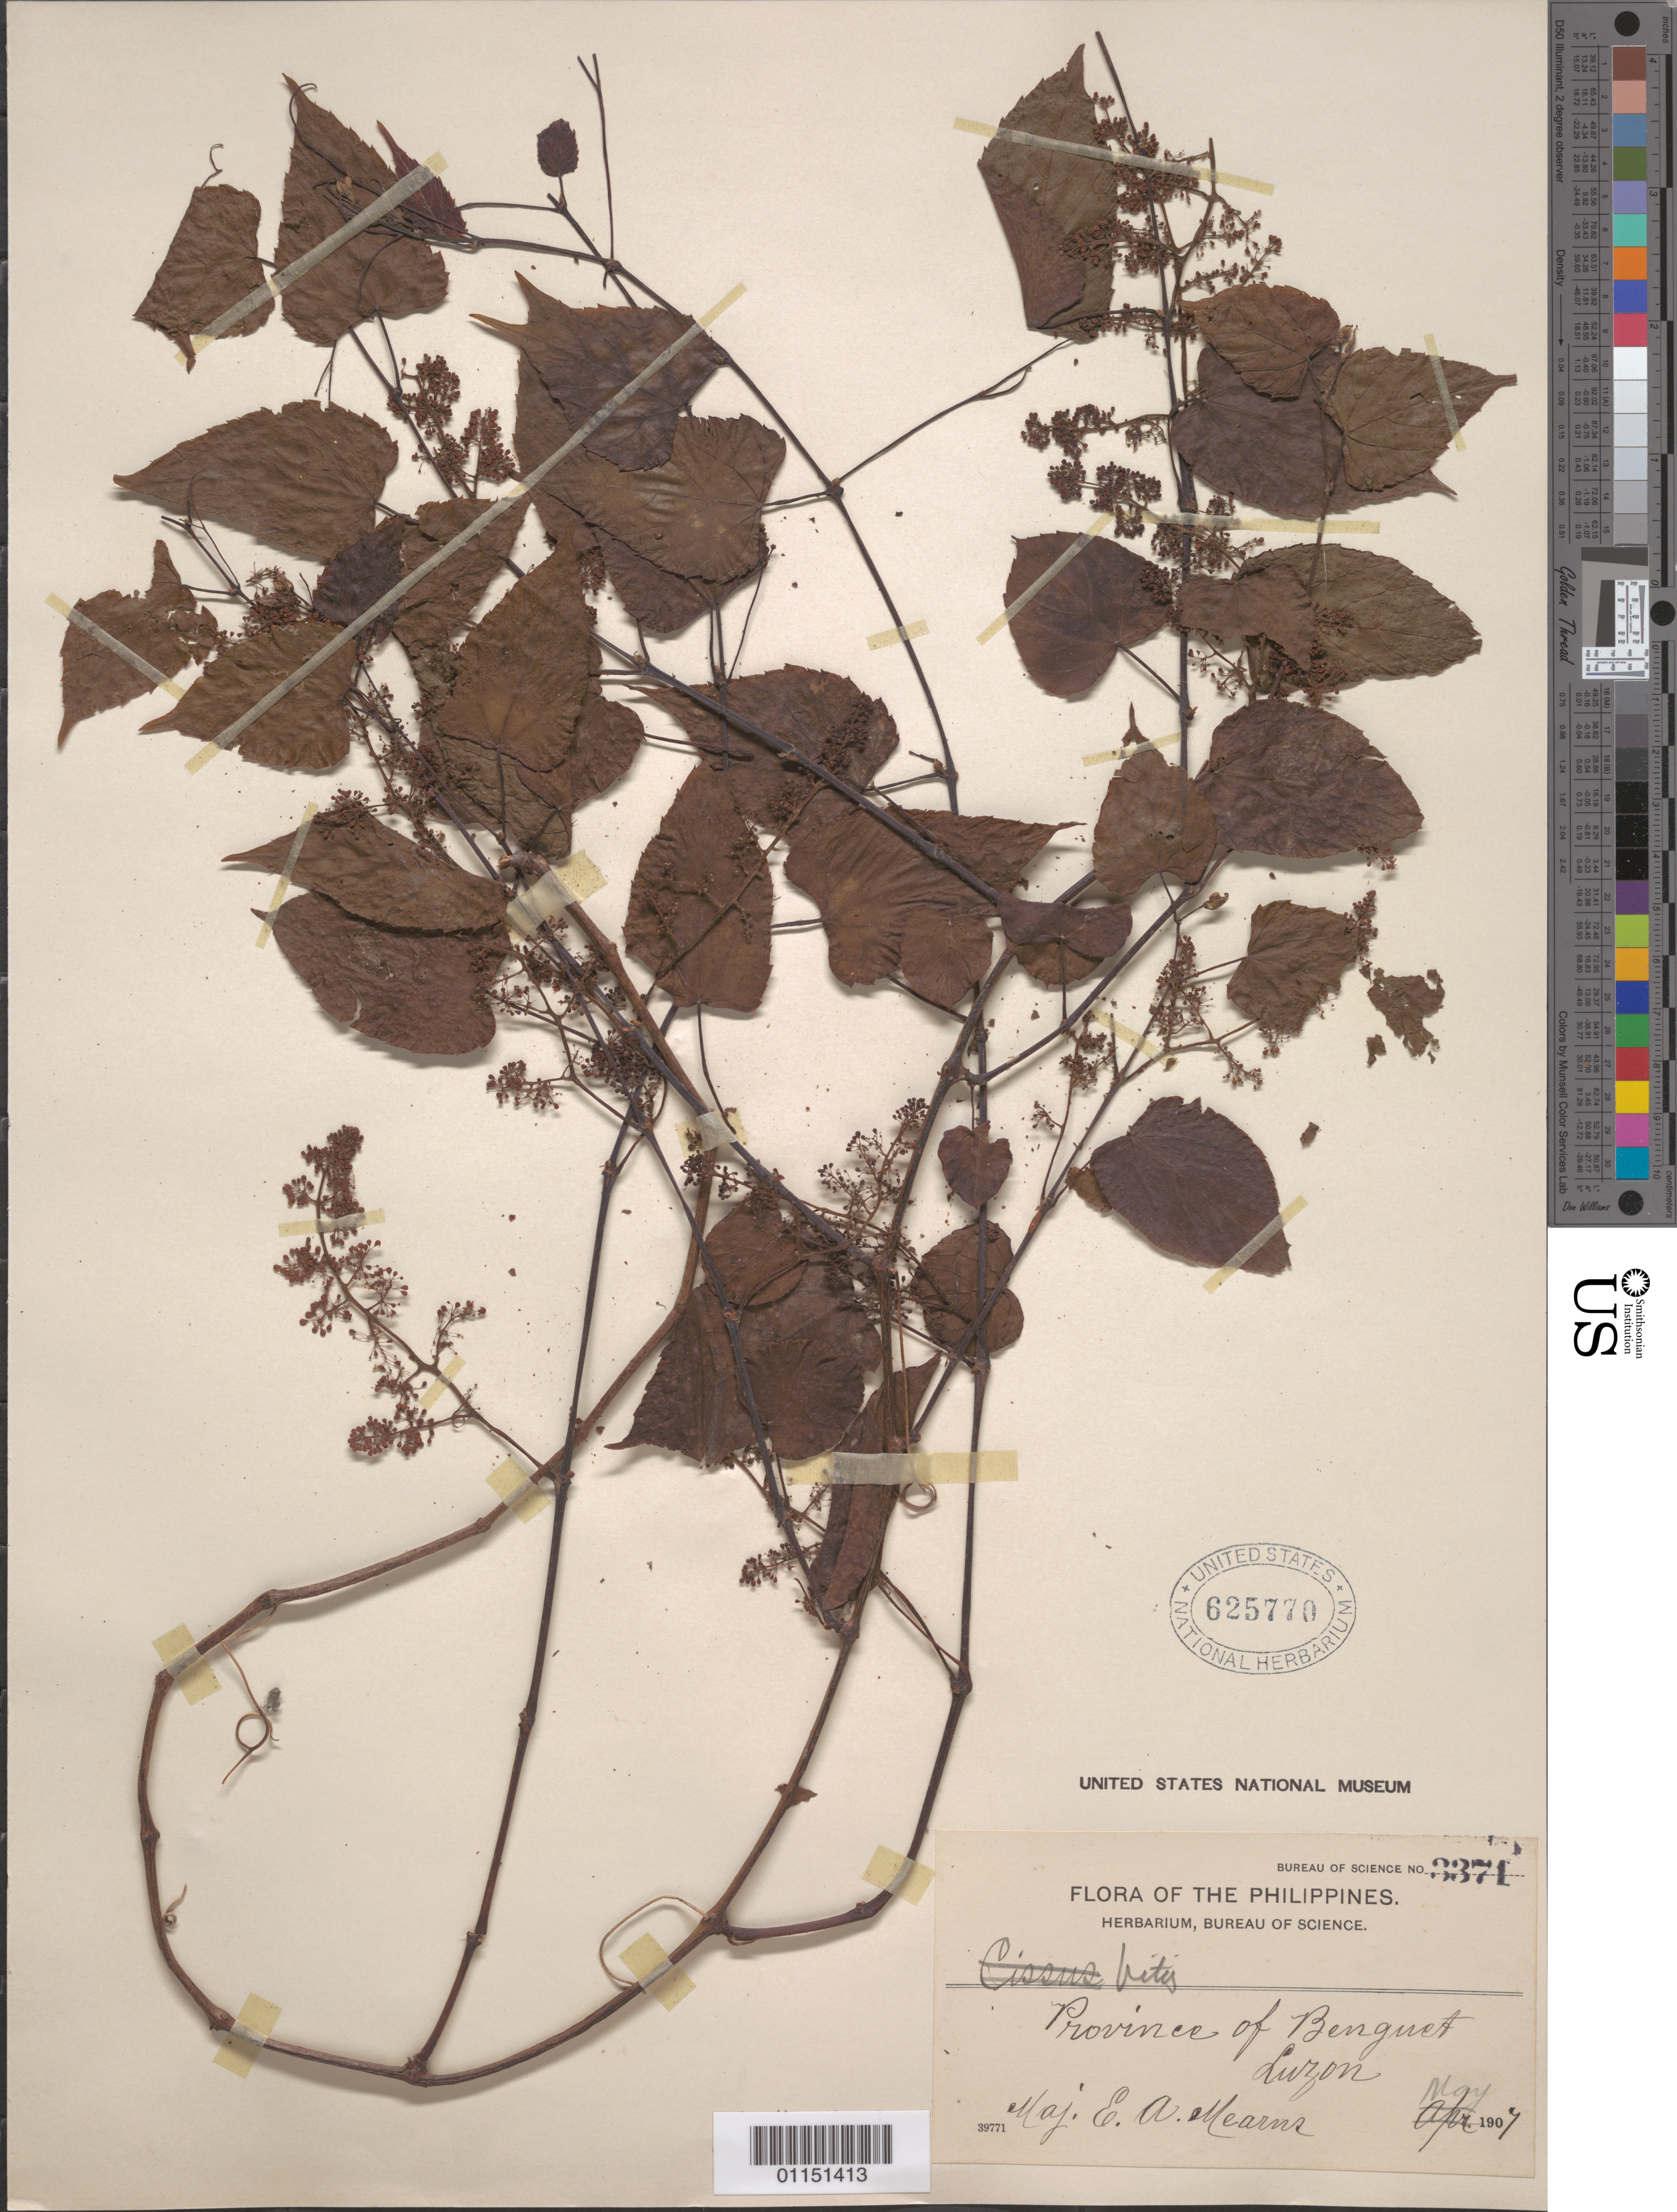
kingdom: Plantae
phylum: Tracheophyta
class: Magnoliopsida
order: Vitales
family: Vitaceae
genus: Vitis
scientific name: Vitis sp.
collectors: E. A. Mearns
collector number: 39771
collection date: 1907-05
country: Philippines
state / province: Cordillera (Administrative Region)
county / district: Benguet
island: Luzon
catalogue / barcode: US 625770